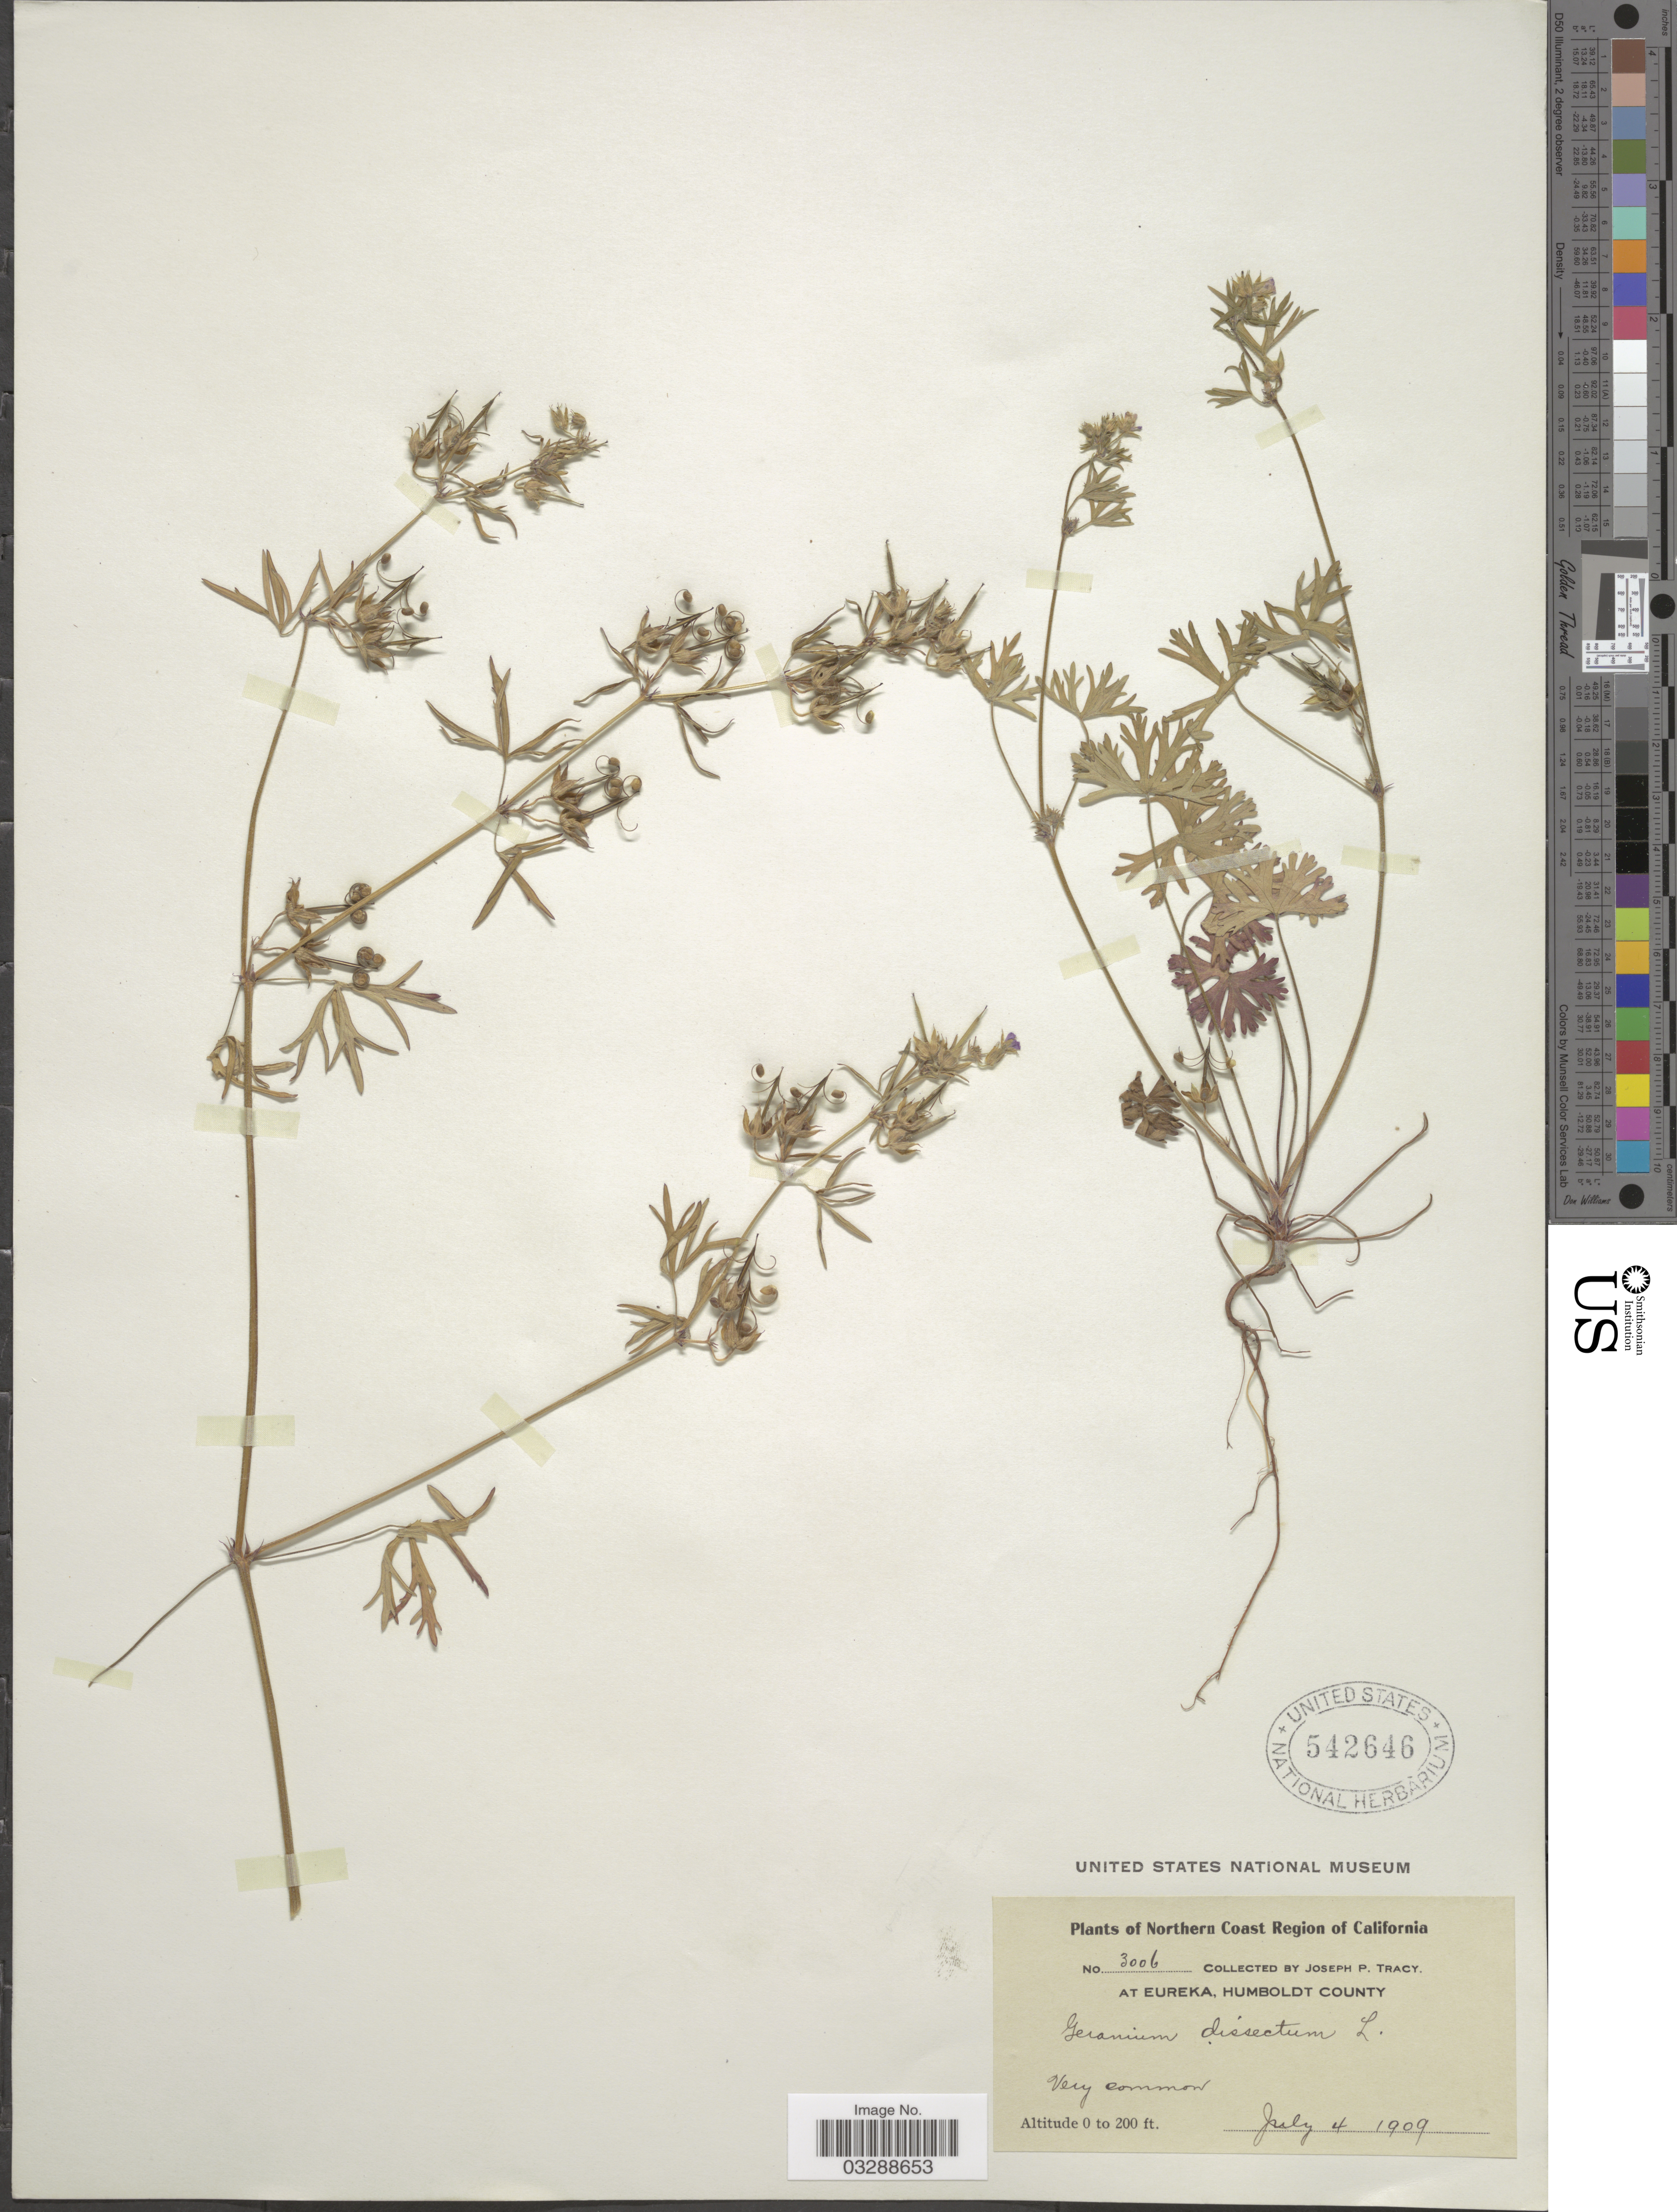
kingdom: Plantae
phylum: Tracheophyta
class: Magnoliopsida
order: Geraniales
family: Geraniaceae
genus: Geranium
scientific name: Geranium dissectum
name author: L.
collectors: J. Tracy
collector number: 3006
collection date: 1909-07-04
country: United States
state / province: California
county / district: Humboldt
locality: Northern Coast Region of California, At Eureka, Humboldt County.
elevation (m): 0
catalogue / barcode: US 542646